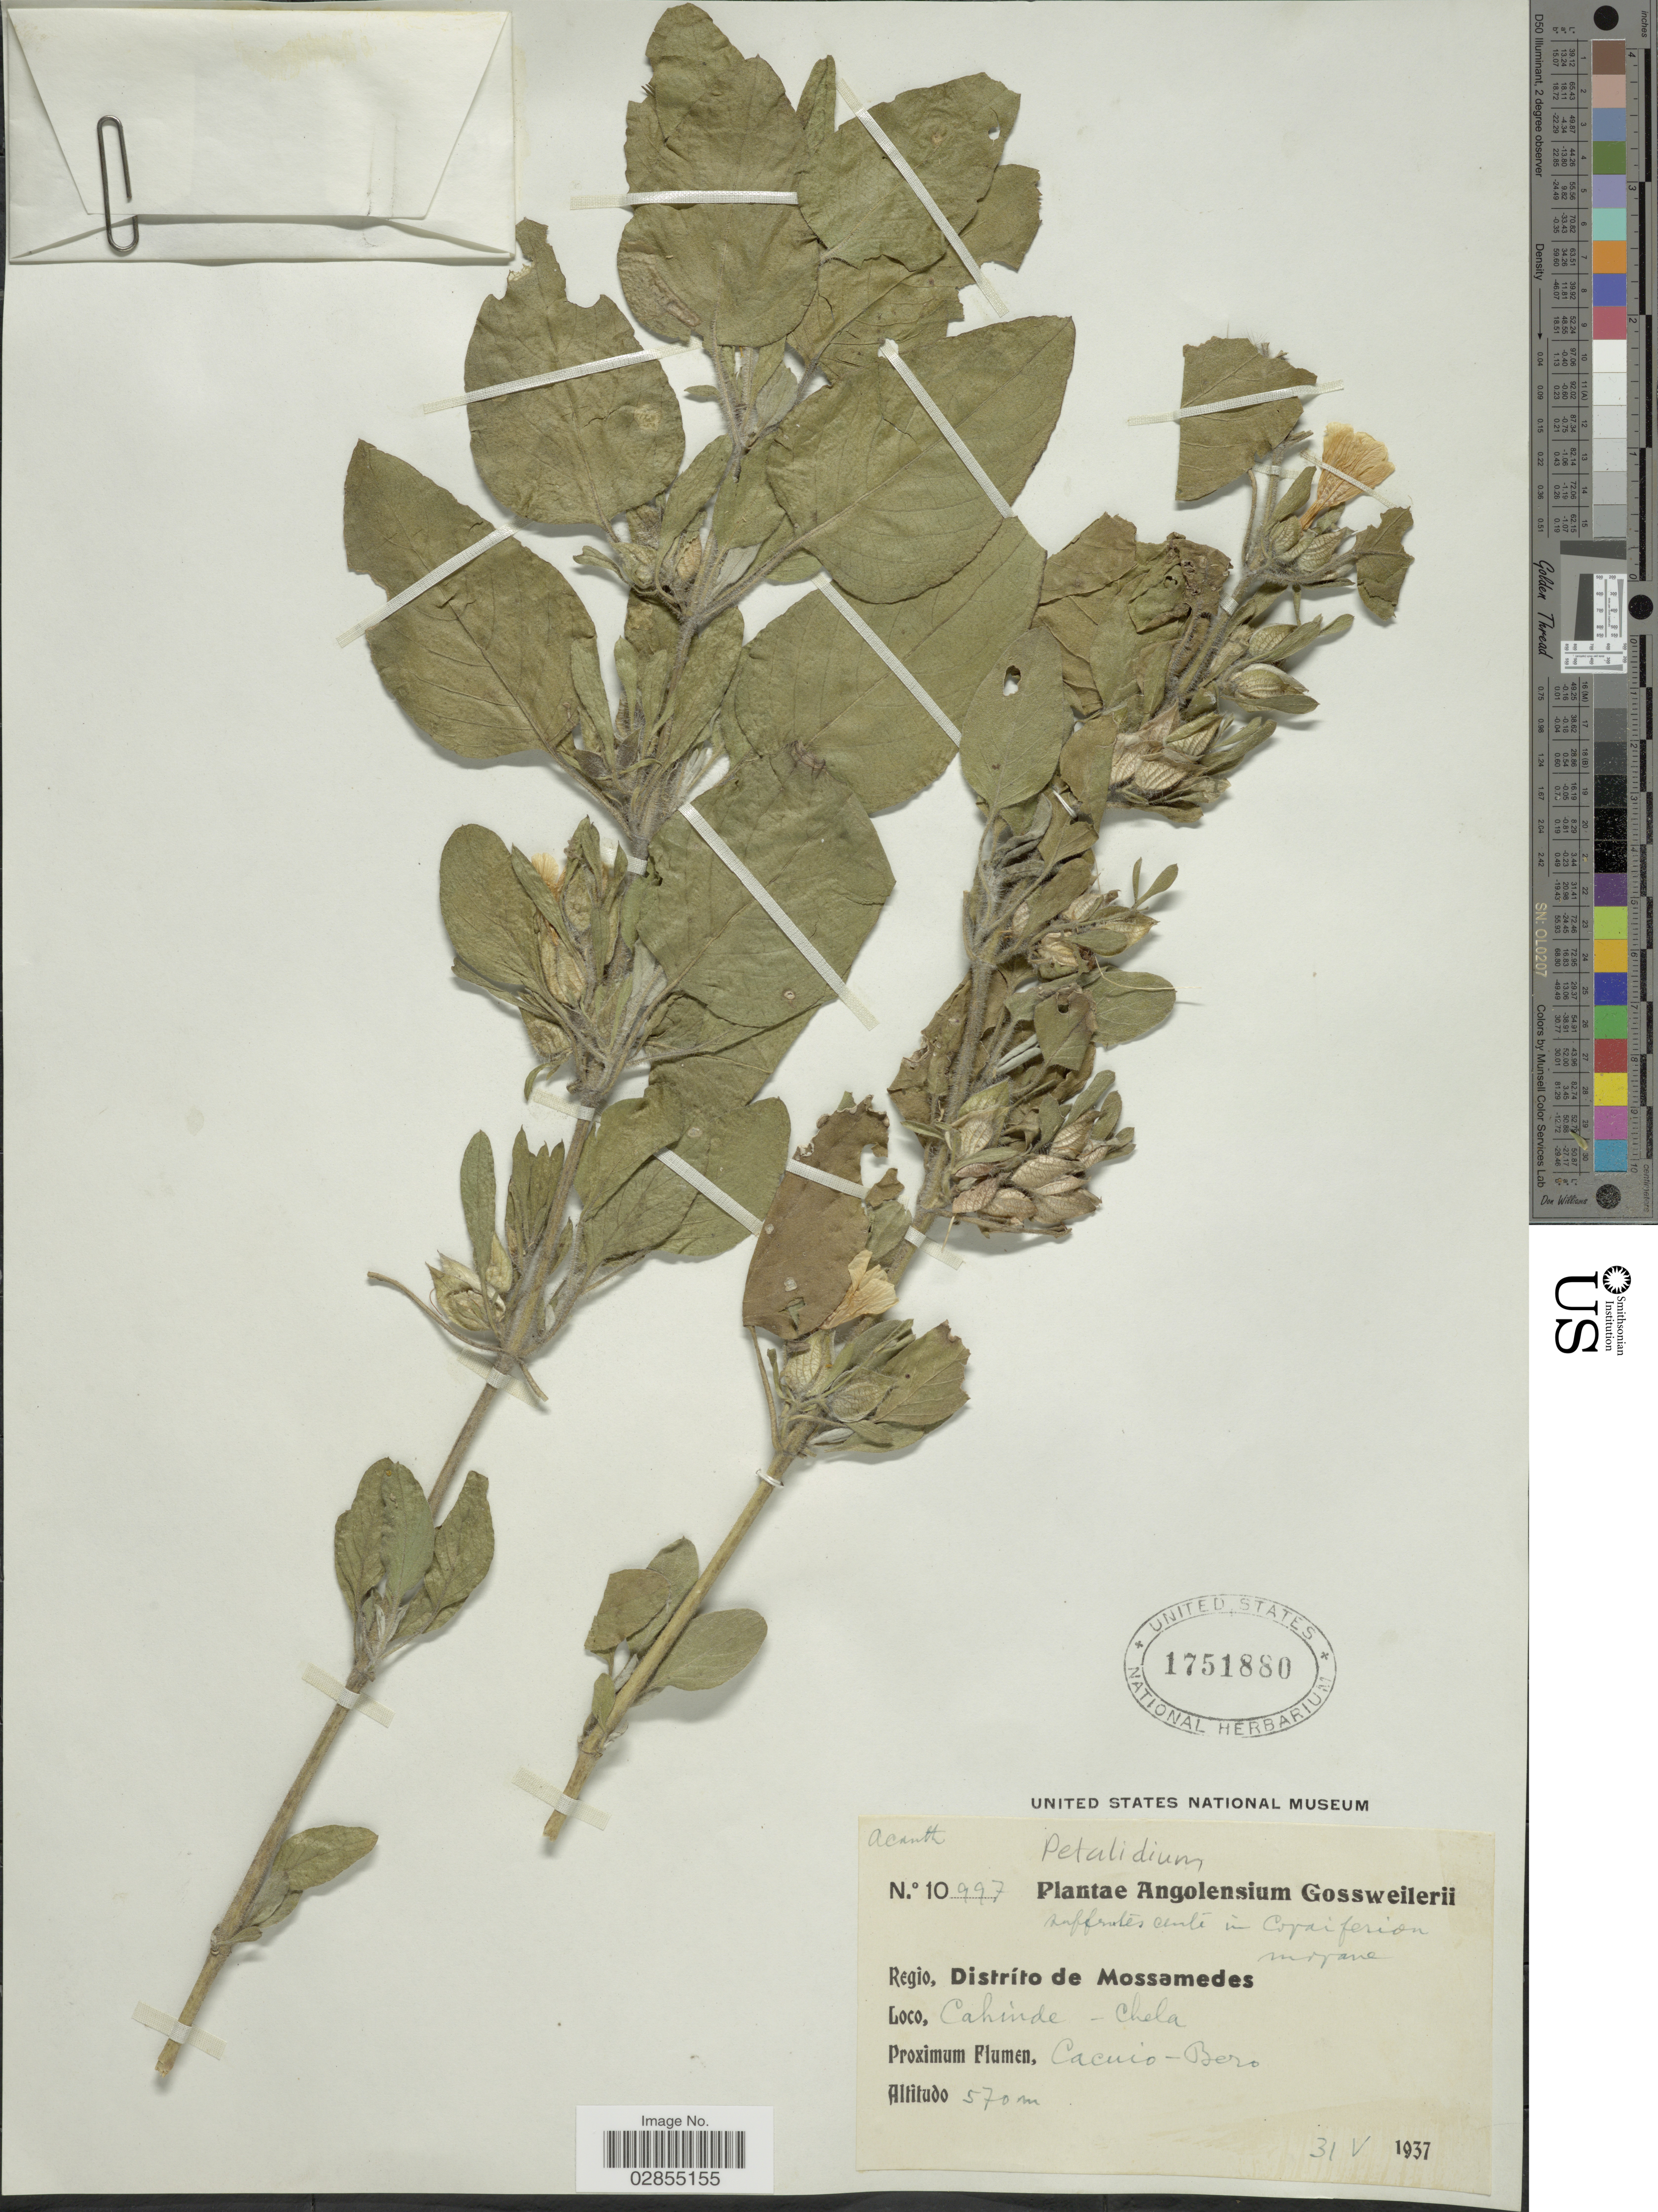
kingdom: Plantae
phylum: Tracheophyta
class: Magnoliopsida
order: Lamiales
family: Acanthaceae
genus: Petalidium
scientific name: Petalidium sp.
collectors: -. Gossweiler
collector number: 10997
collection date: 1937-05-31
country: Angola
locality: Regio, Distrito de Mossamedes. Cahinde-Chela. Proximum Flumen, Cacuio-Bero.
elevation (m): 570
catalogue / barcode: US 1751880